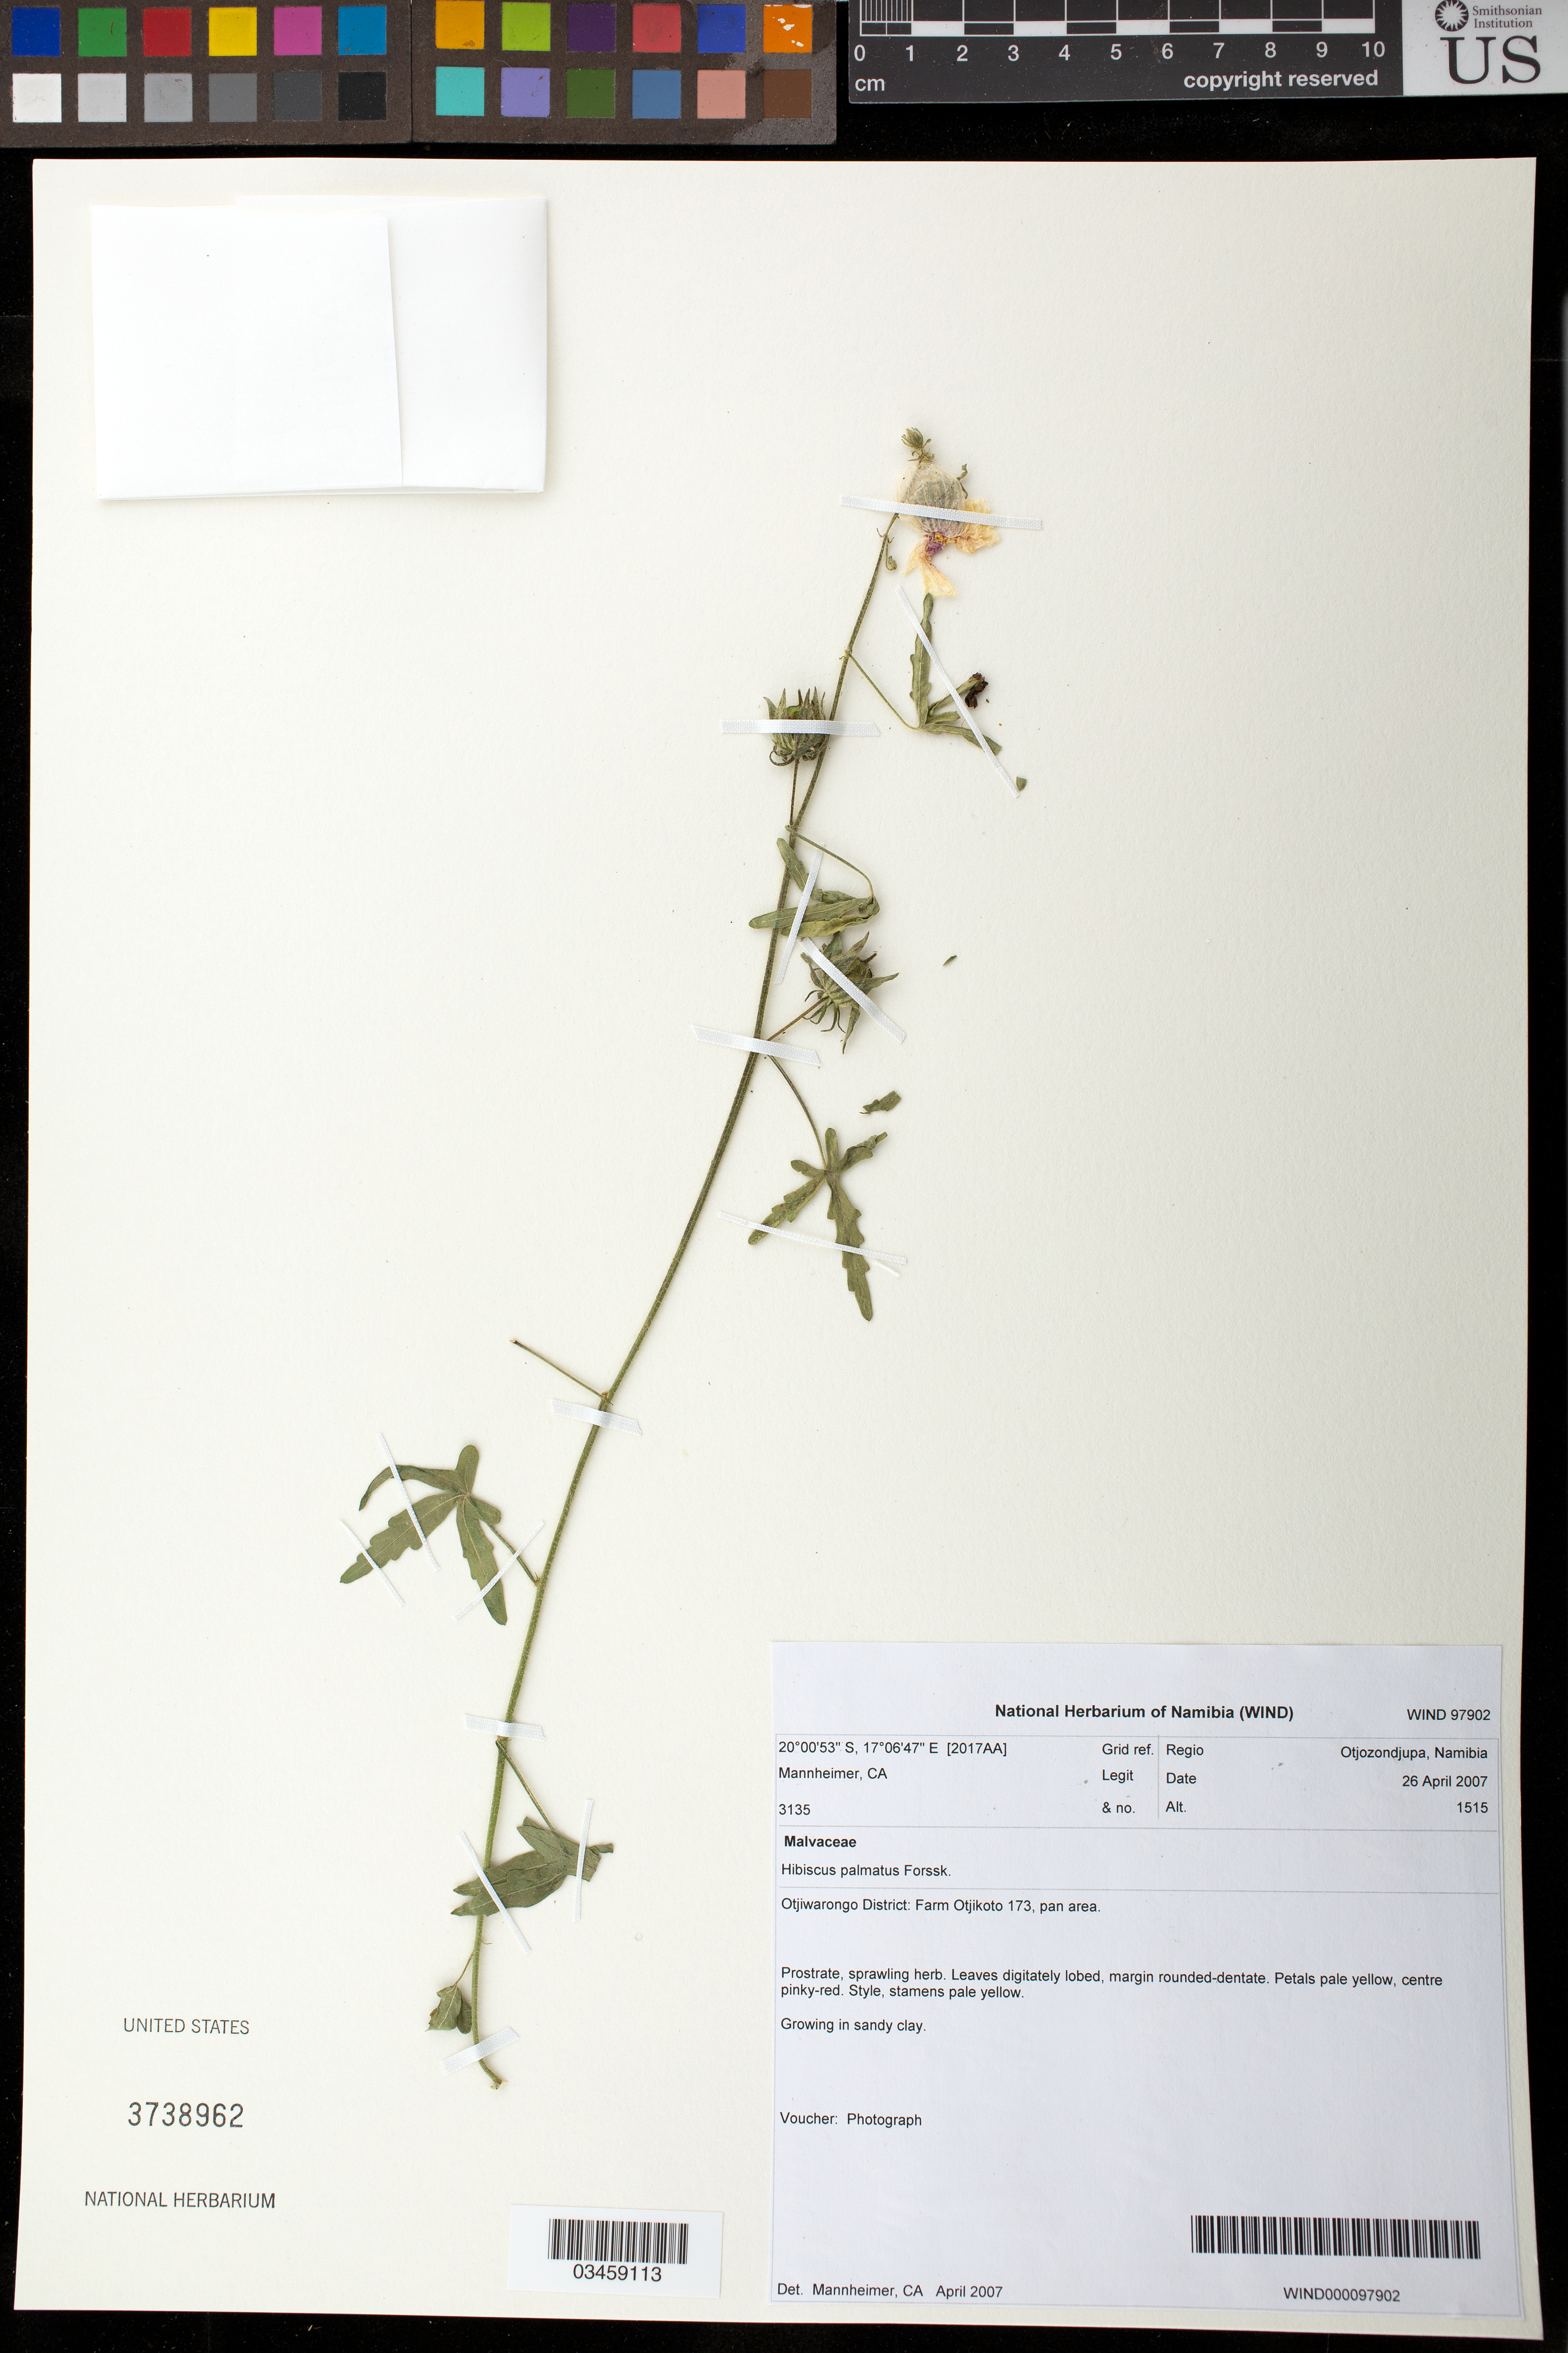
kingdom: Plantae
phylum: Tracheophyta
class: Magnoliopsida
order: Malvales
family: Malvaceae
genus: Hibiscus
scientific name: Hibiscus palmatus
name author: Cav.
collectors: C. A. Mannheimer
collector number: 3135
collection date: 2007-04-26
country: Namibia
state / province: Otjozondjupa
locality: Farm Otjikoto 173, pan area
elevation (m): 1515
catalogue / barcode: US 3738962